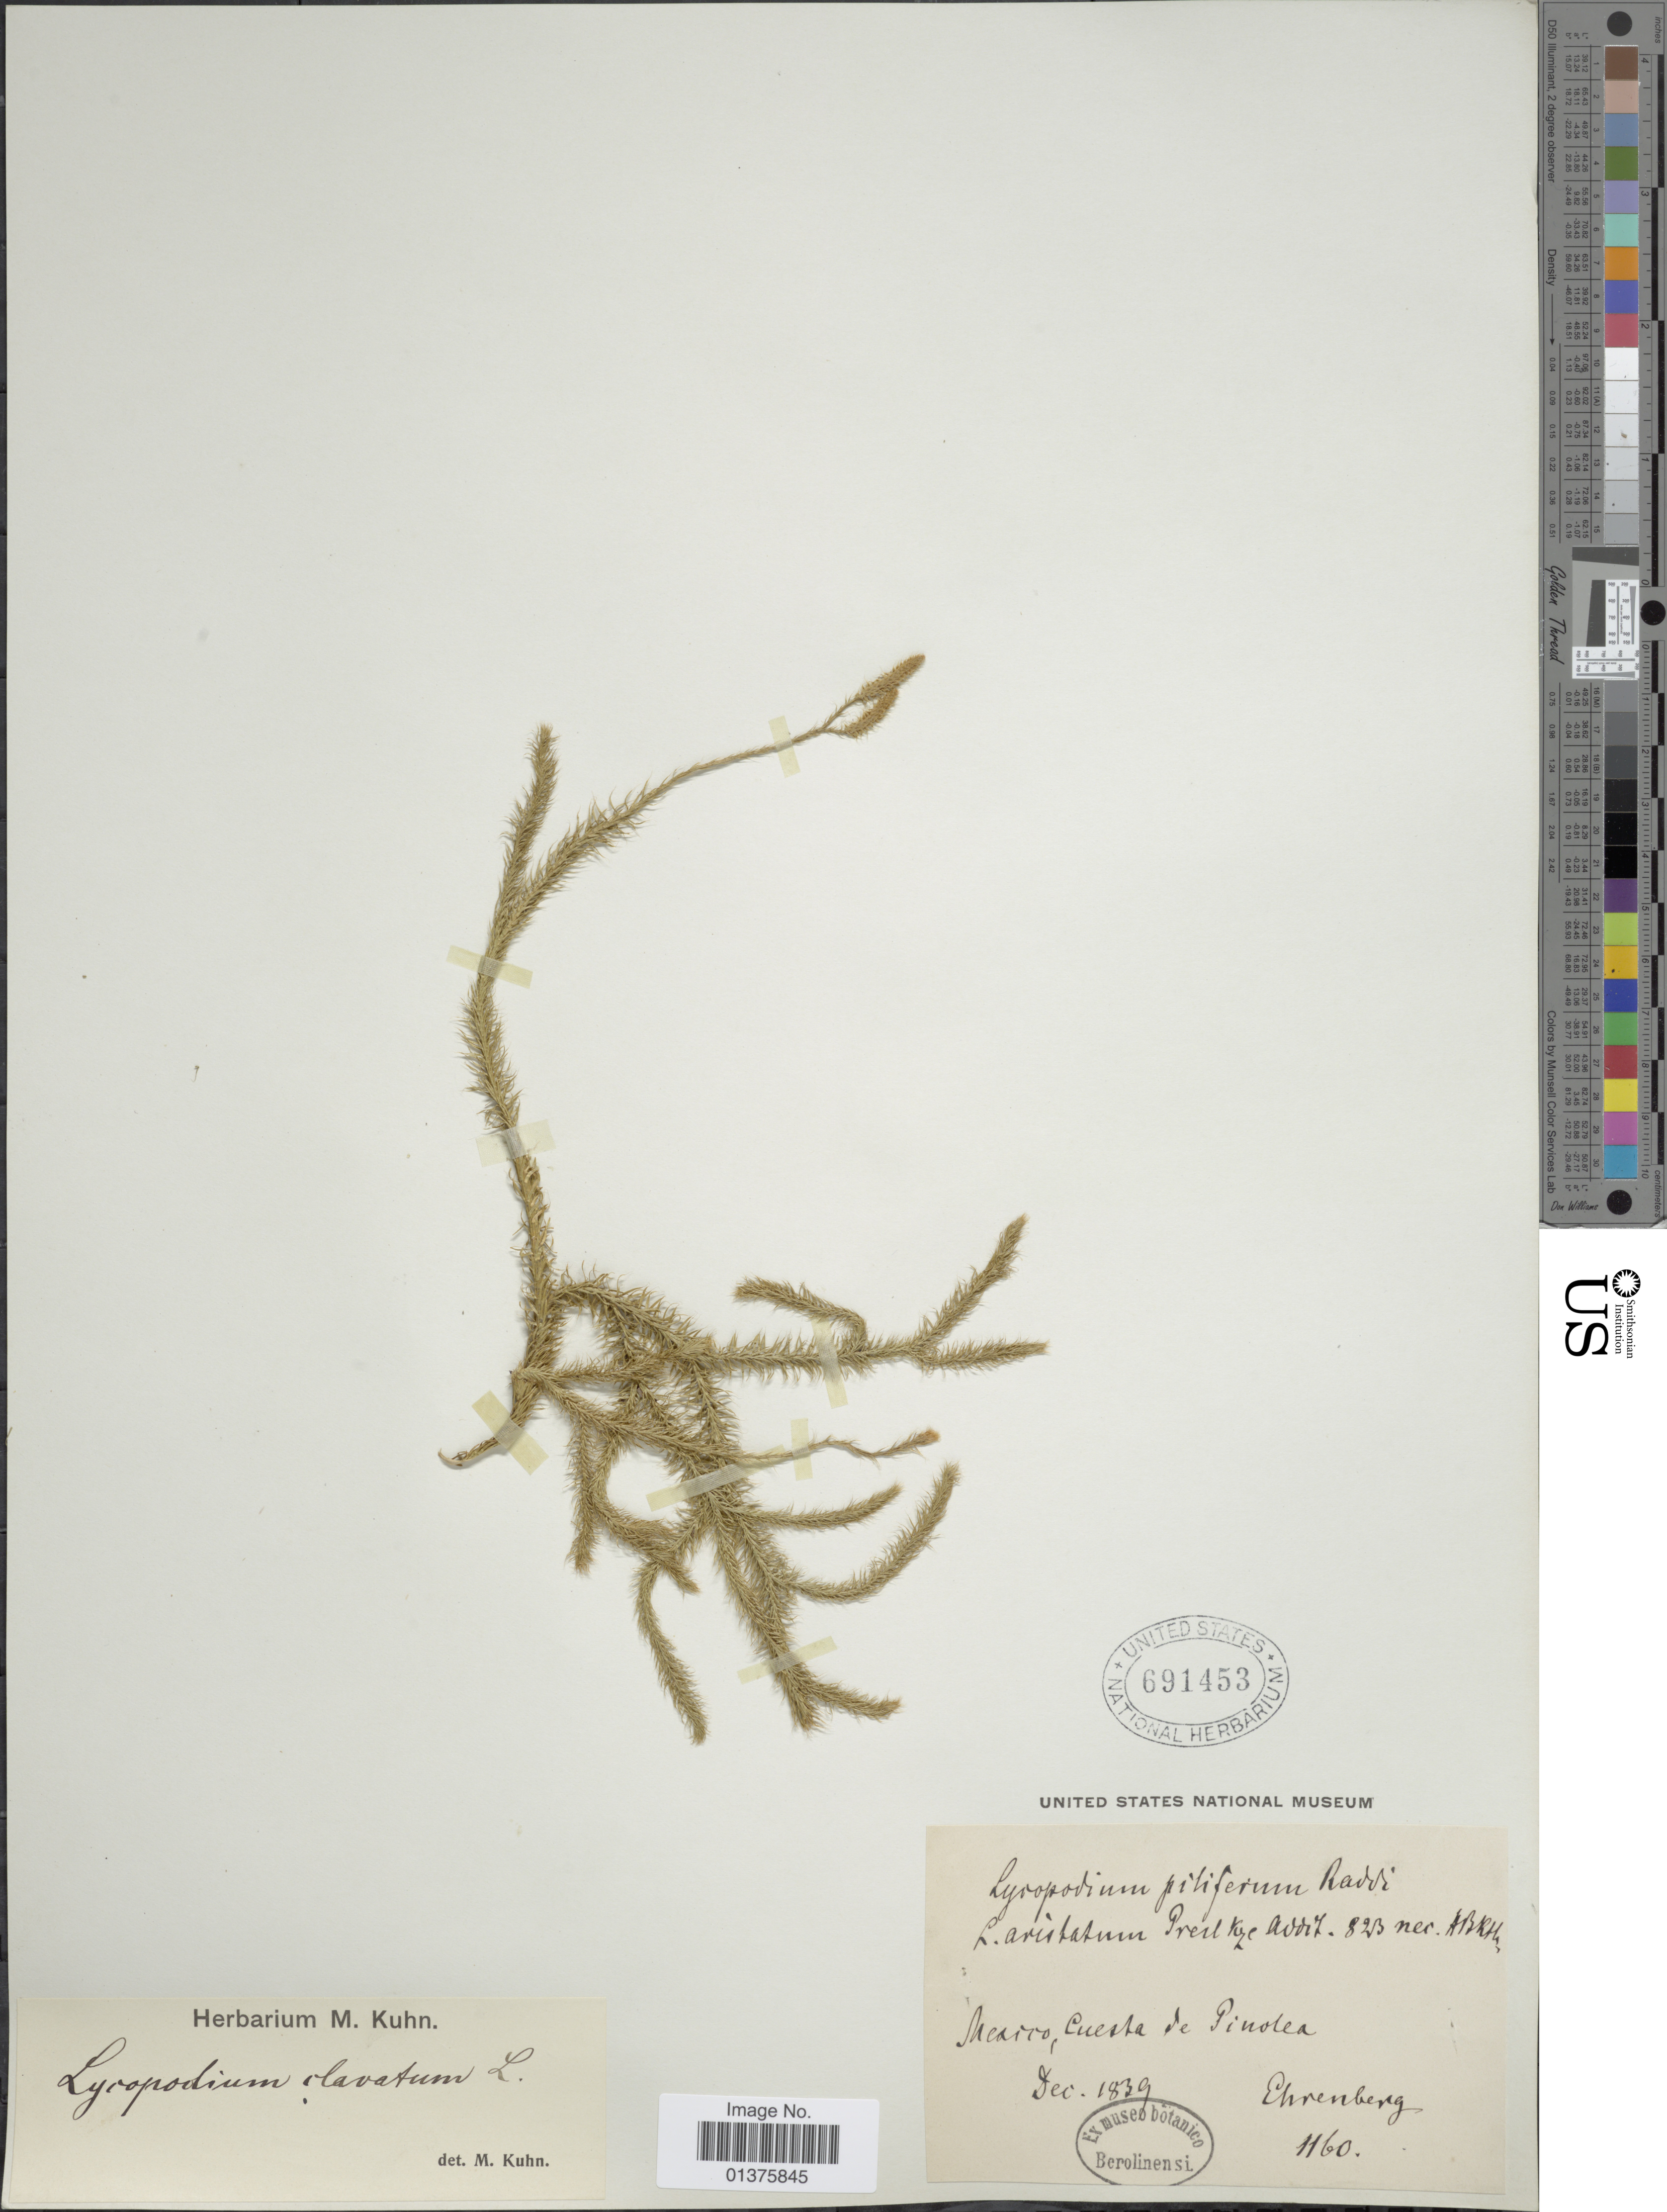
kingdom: Plantae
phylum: Tracheophyta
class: Lycopodiopsida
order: Lycopodiales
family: Lycopodiaceae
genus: Lycopodium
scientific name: Lycopodium clavatum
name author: L.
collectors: Ehrenberg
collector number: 1160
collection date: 1839-12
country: Mexico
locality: Mexico, cuesta de Pinolea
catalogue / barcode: US 691453